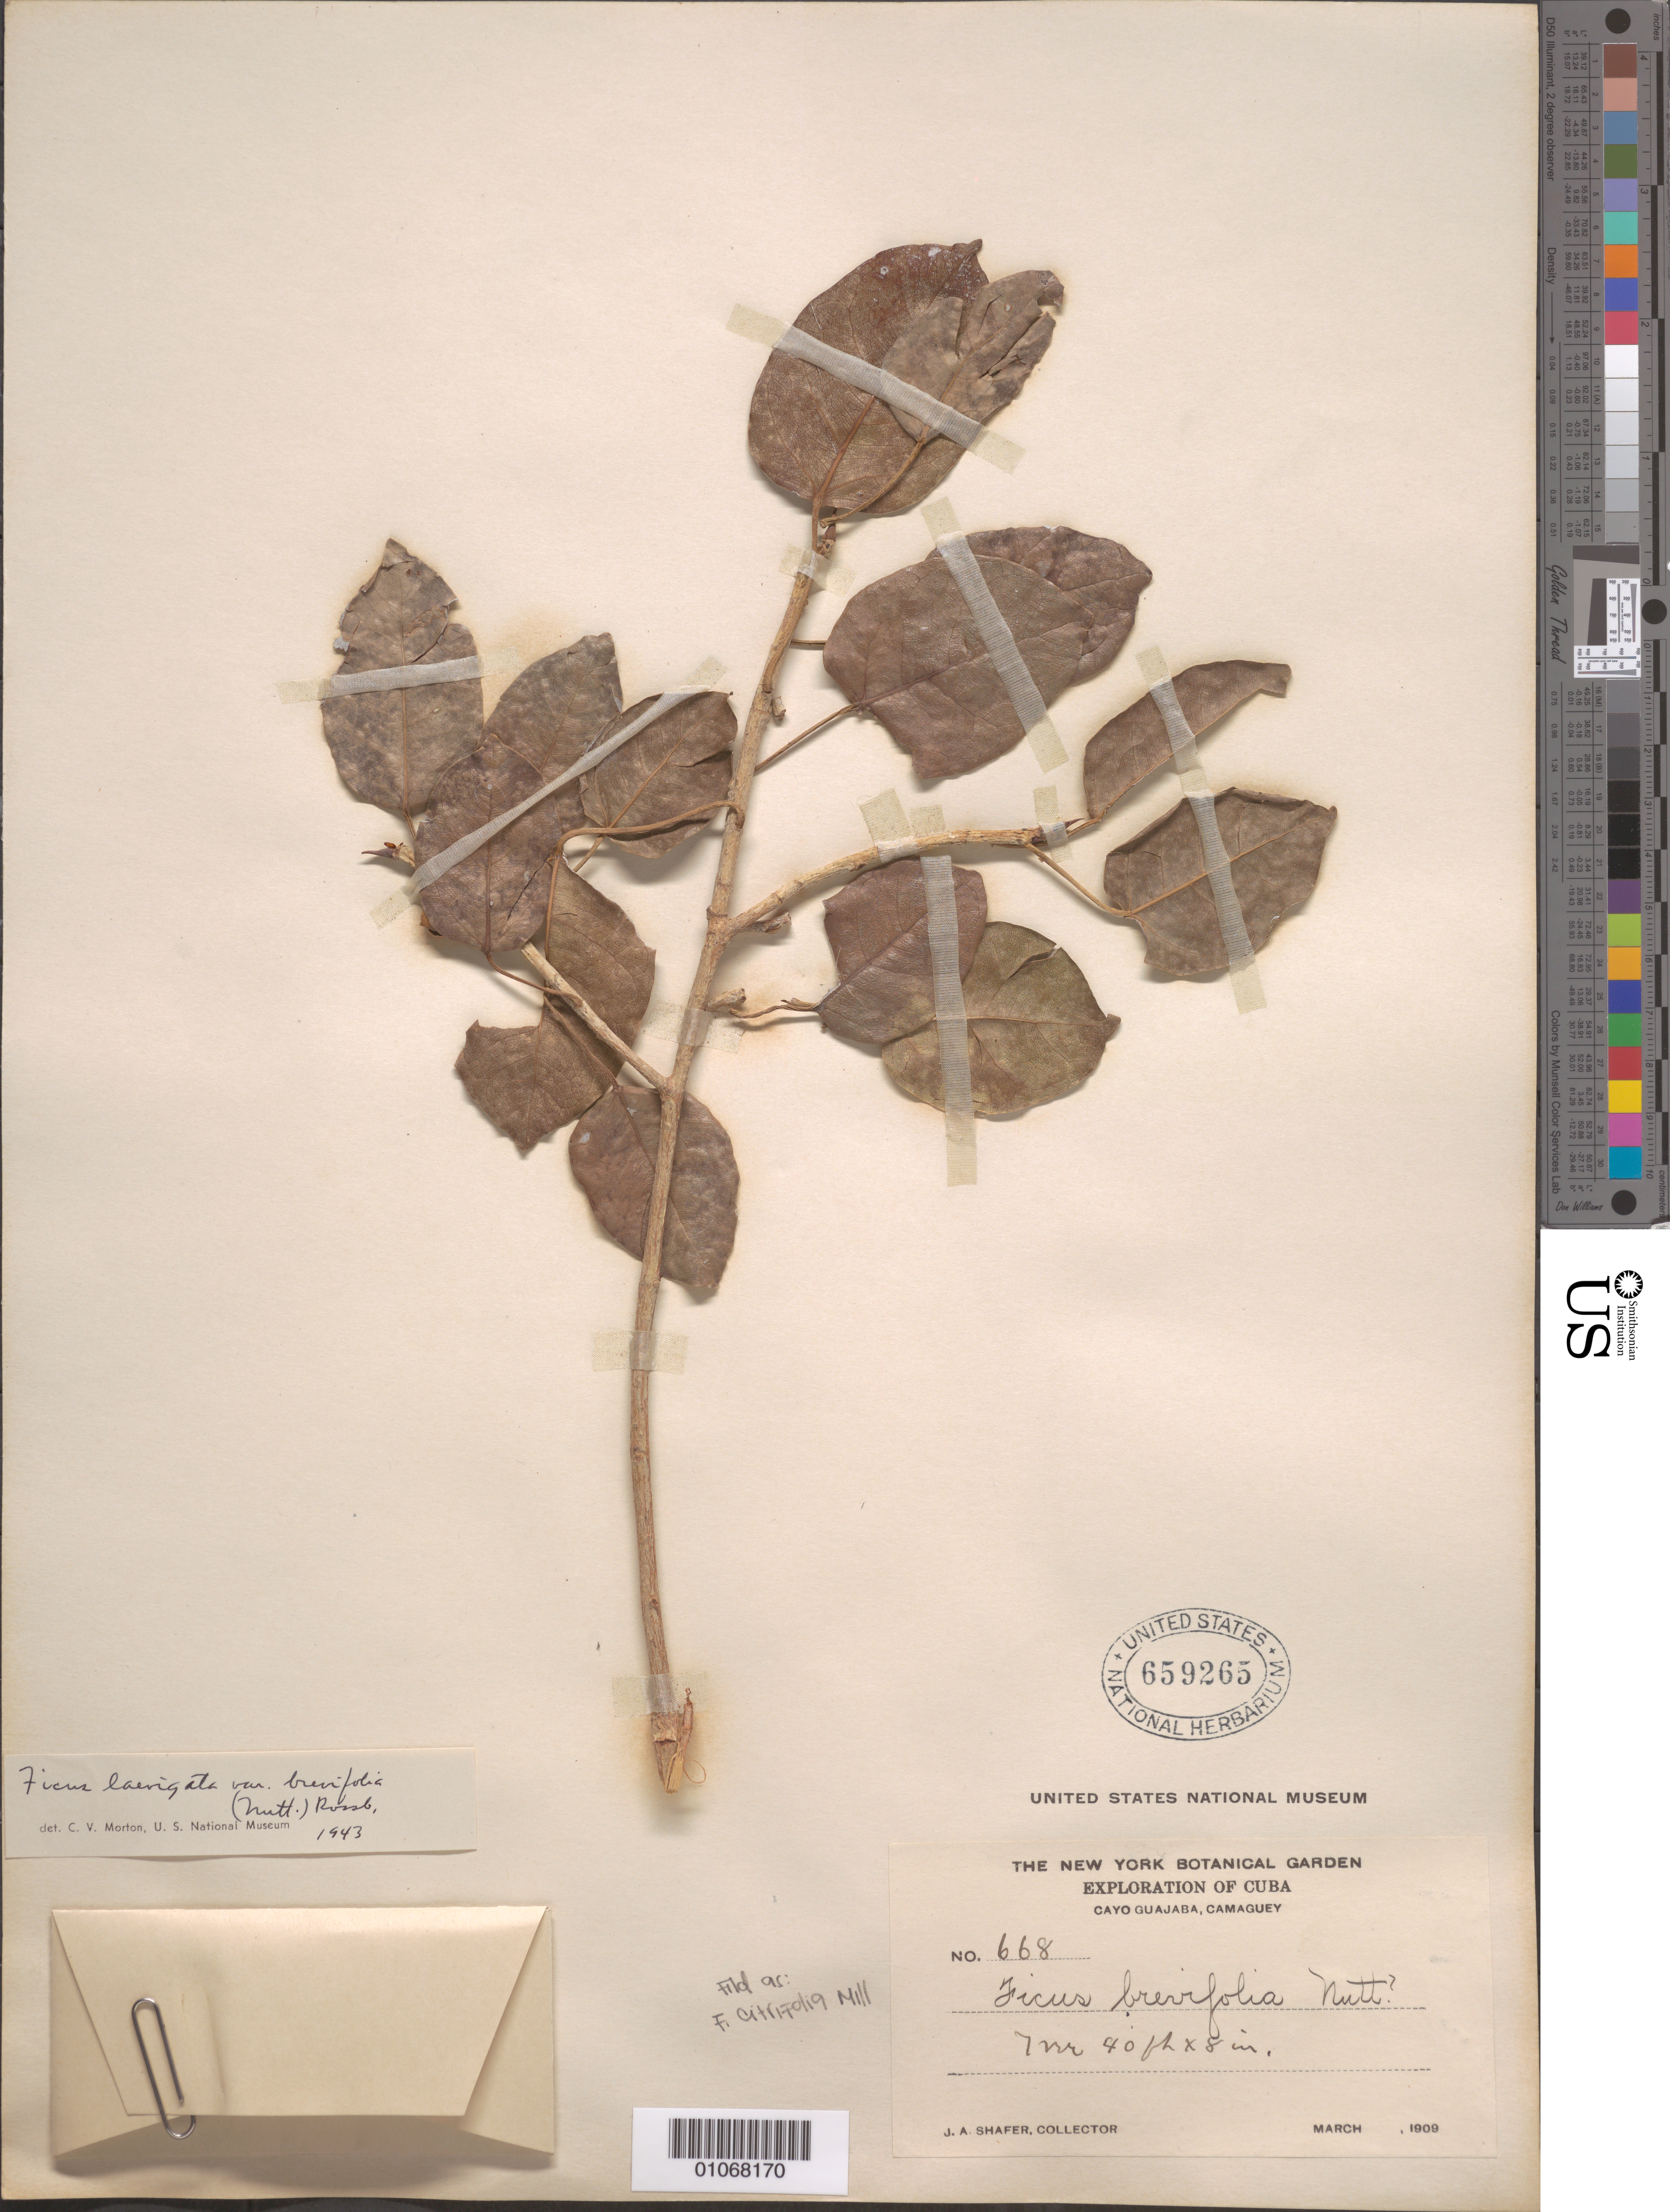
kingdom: Plantae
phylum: Tracheophyta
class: Magnoliopsida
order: Rosales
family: Moraceae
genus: Ficus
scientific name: Ficus citrifolia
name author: Mill.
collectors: J. A. Shafer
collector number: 668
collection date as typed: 01 Mar 1909 to 31 Mar 1909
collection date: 1909-03-01/1909-03-31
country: Cuba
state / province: Camagüey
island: Cuba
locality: Camagüey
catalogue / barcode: US 659265